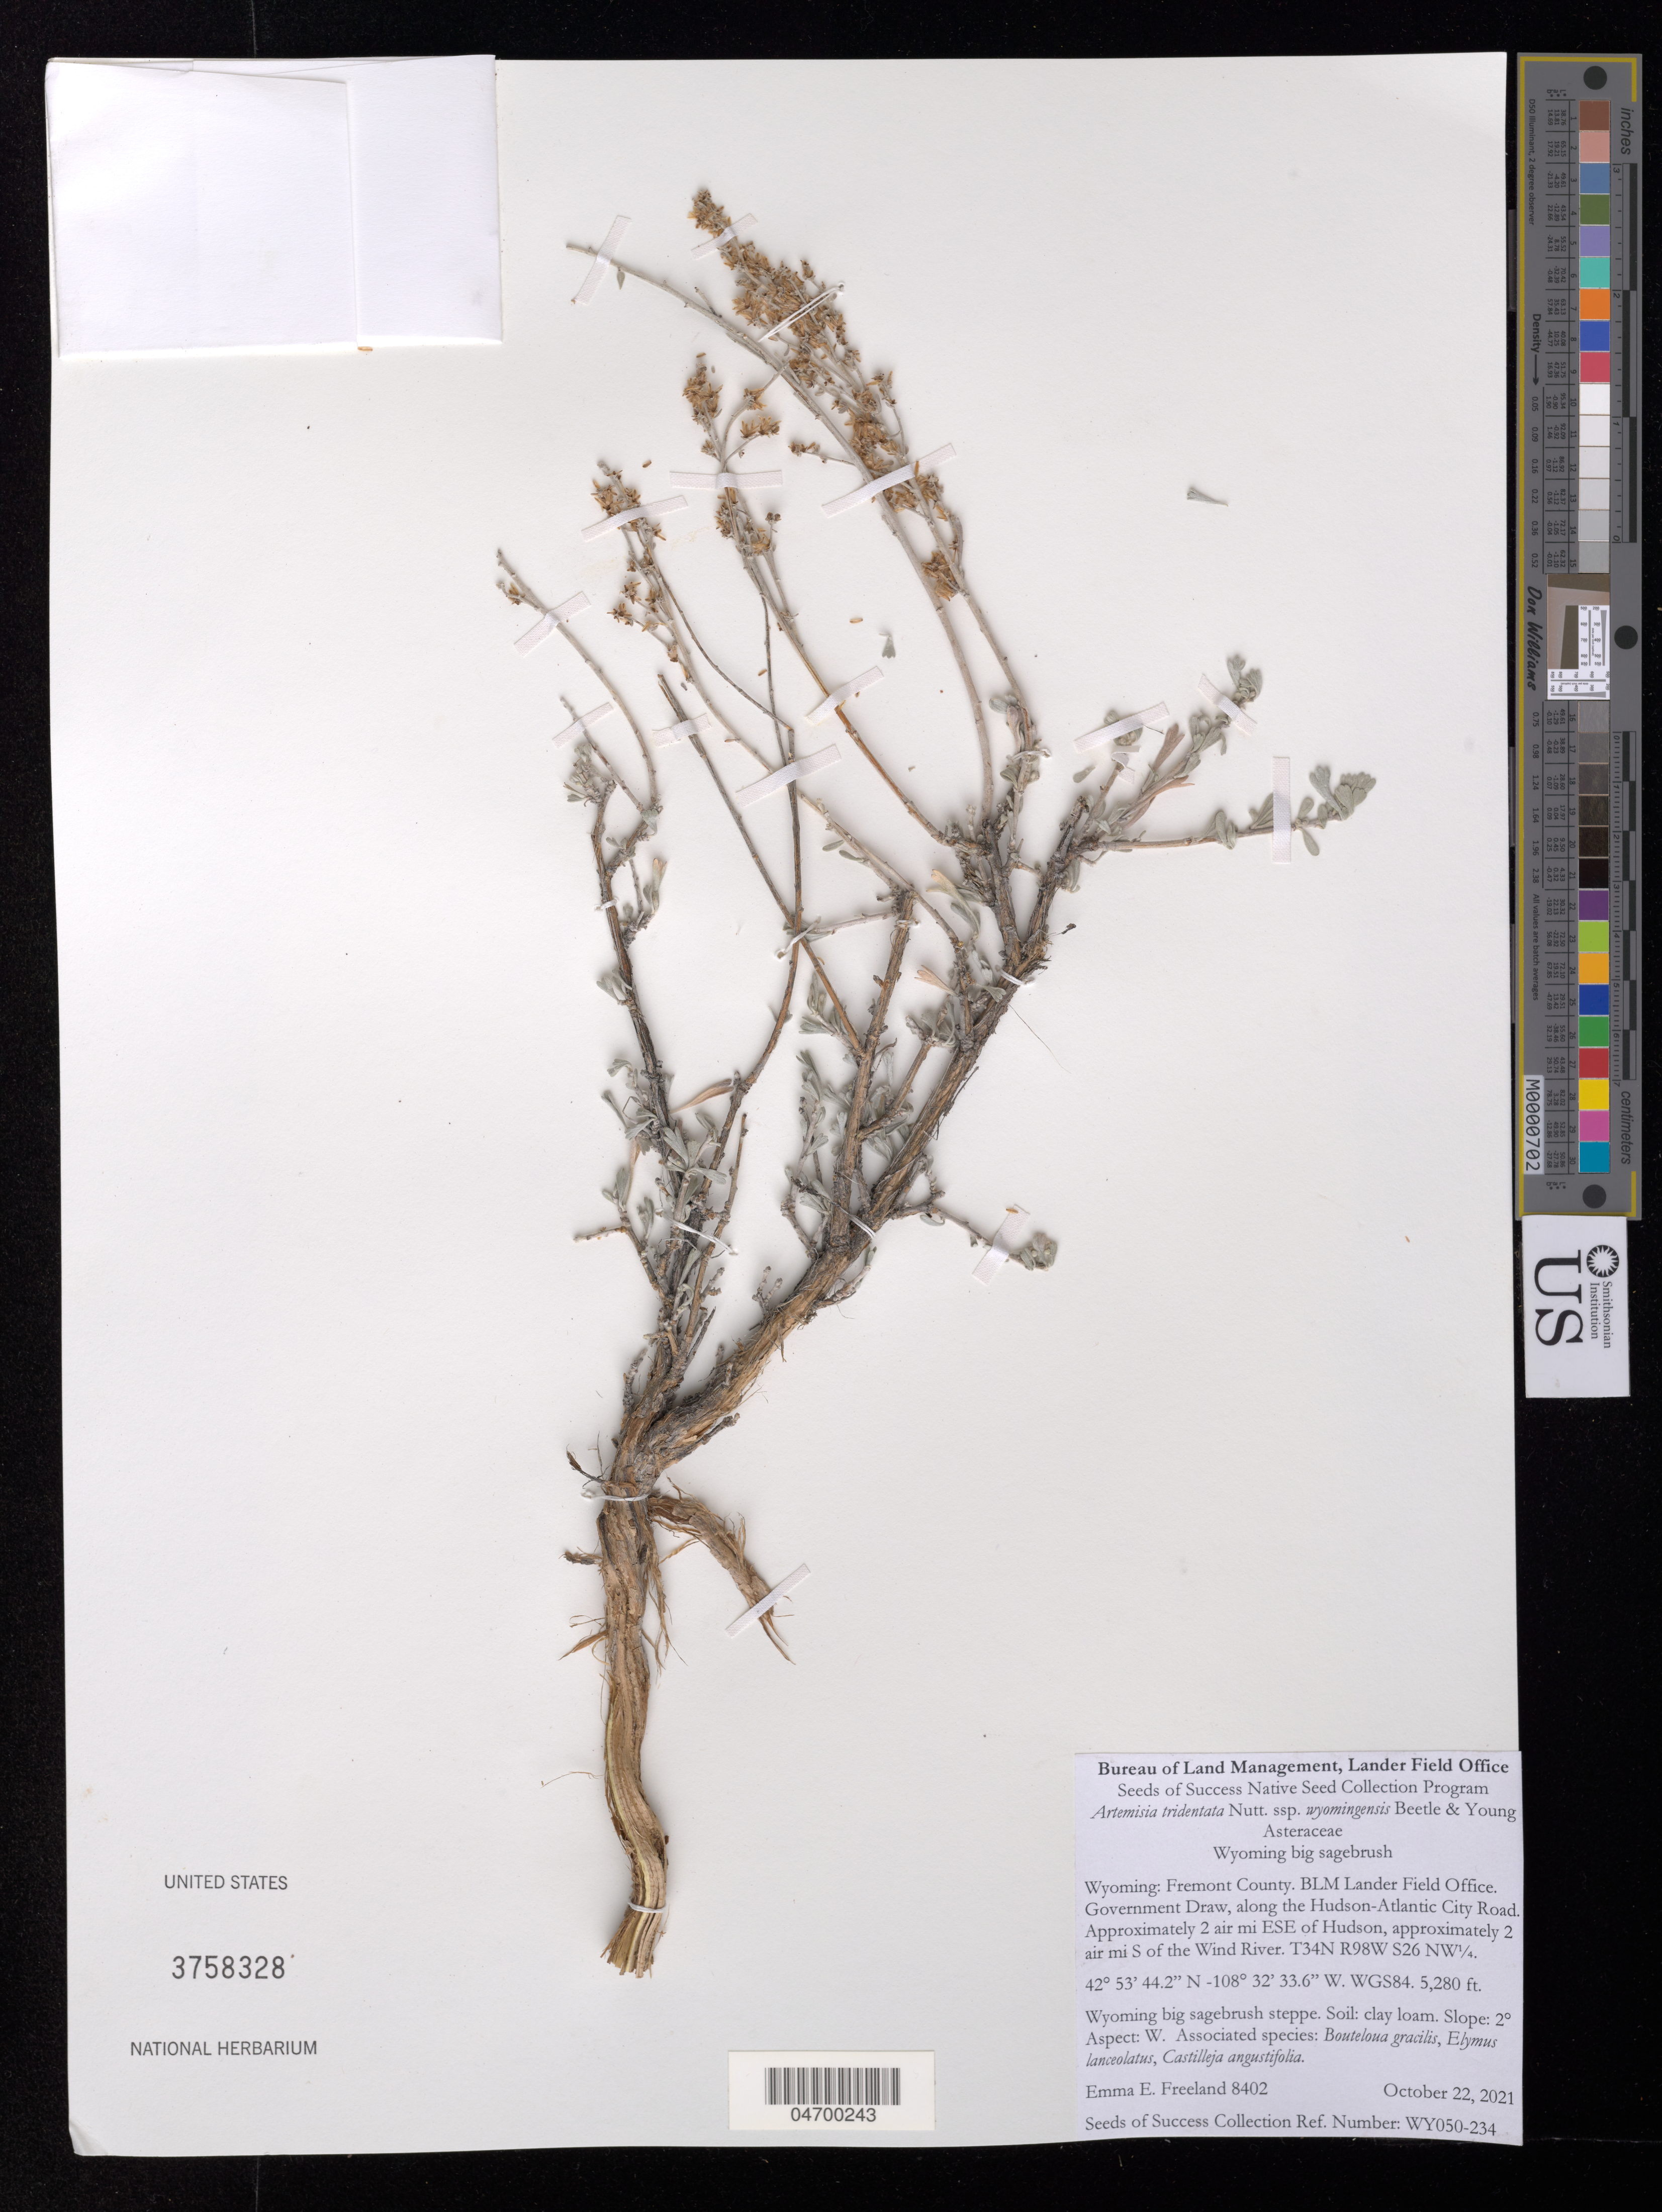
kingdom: Plantae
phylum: Tracheophyta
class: Magnoliopsida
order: Asterales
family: Asteraceae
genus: Artemisia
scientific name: Artemisia tridentata subsp. wyomingensis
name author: (Beetle & A.L. Young) S.L. Welsh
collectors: E. Freeland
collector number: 8402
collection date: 2021-10-22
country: United States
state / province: Wyoming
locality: Fremont County. BLM Lander Field Office. Government Draw, along the Hudson-Atlantic City Road. Approximately 2 air mi ESE of Hudson, approximately 2 air mi S of the Wind River. T34N R98W S26 NW¼. WGS84.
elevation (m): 1609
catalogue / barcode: US 3758328